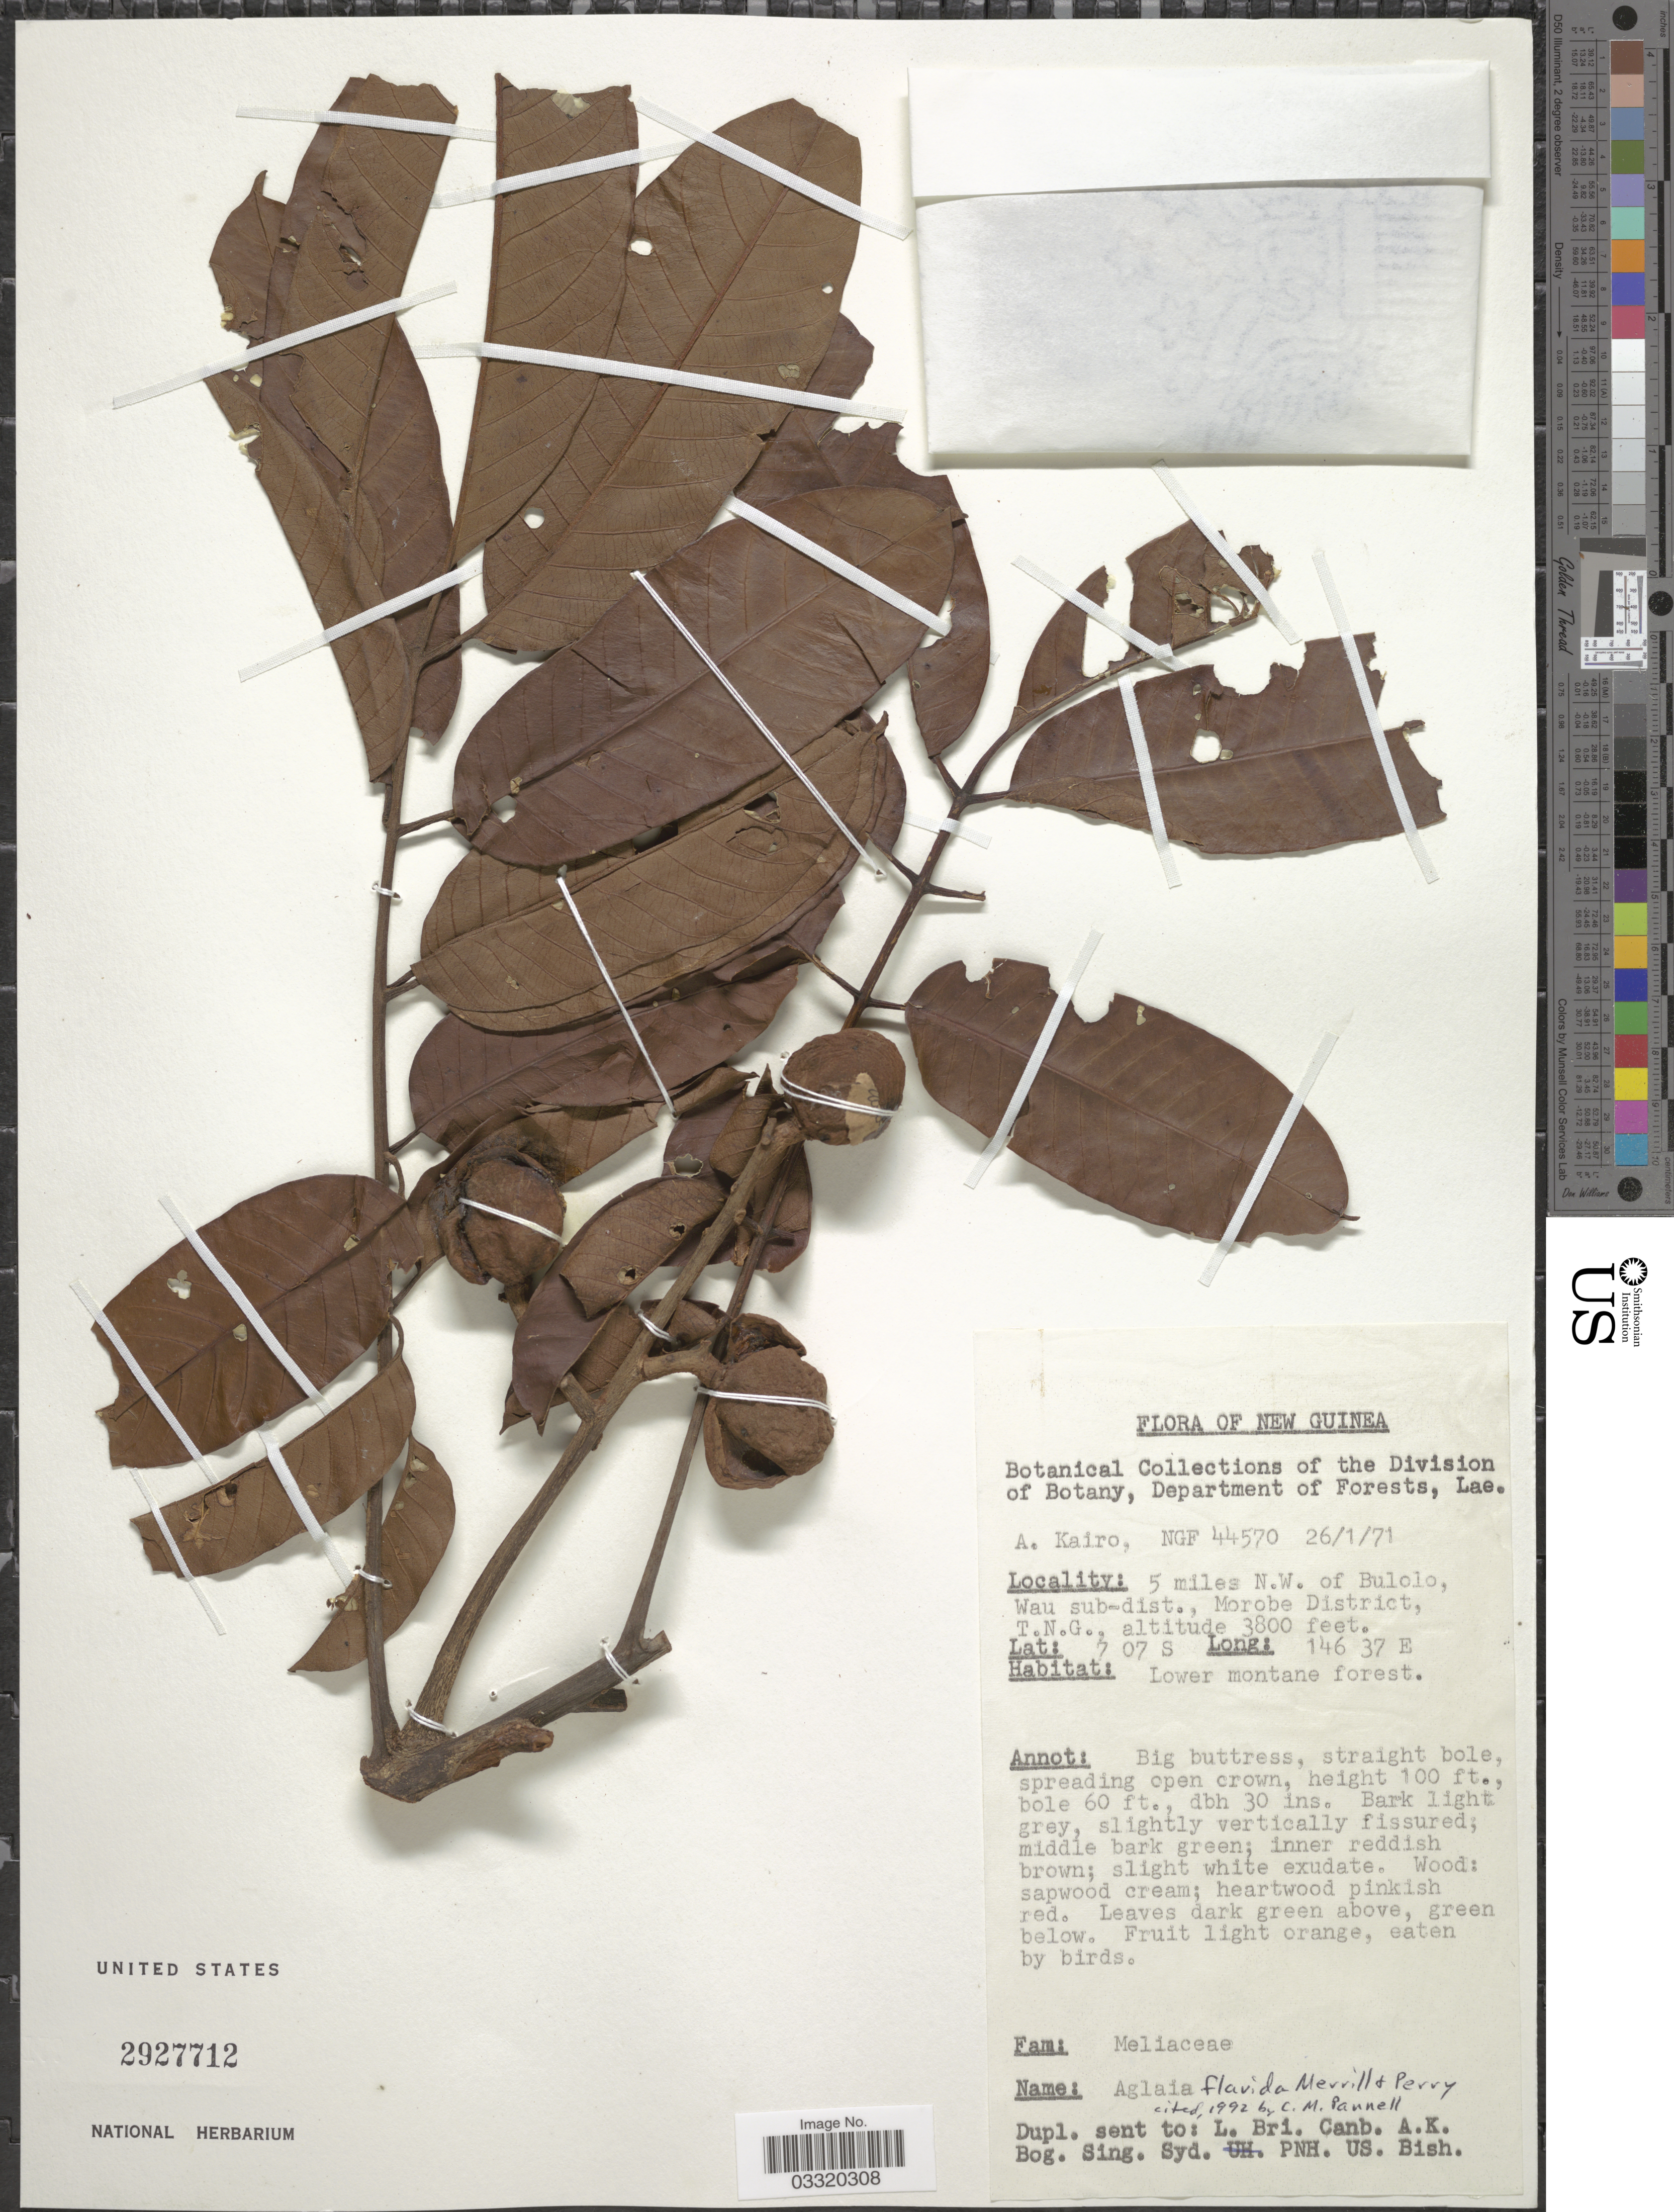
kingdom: Plantae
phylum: Tracheophyta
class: Magnoliopsida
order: Sapindales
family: Meliaceae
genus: Aglaia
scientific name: Aglaia flavida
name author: Merr. & L.M. Perry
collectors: A. Kairo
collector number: NGF 44570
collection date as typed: Transcribed d/m/y: 26/1/71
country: Papua New Guinea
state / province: Morobe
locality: New Guinea. 5 miles N.W. of Bulolo, Wau sub-dist., Morobe District, T.N.G.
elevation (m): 1158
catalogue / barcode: US 2927712